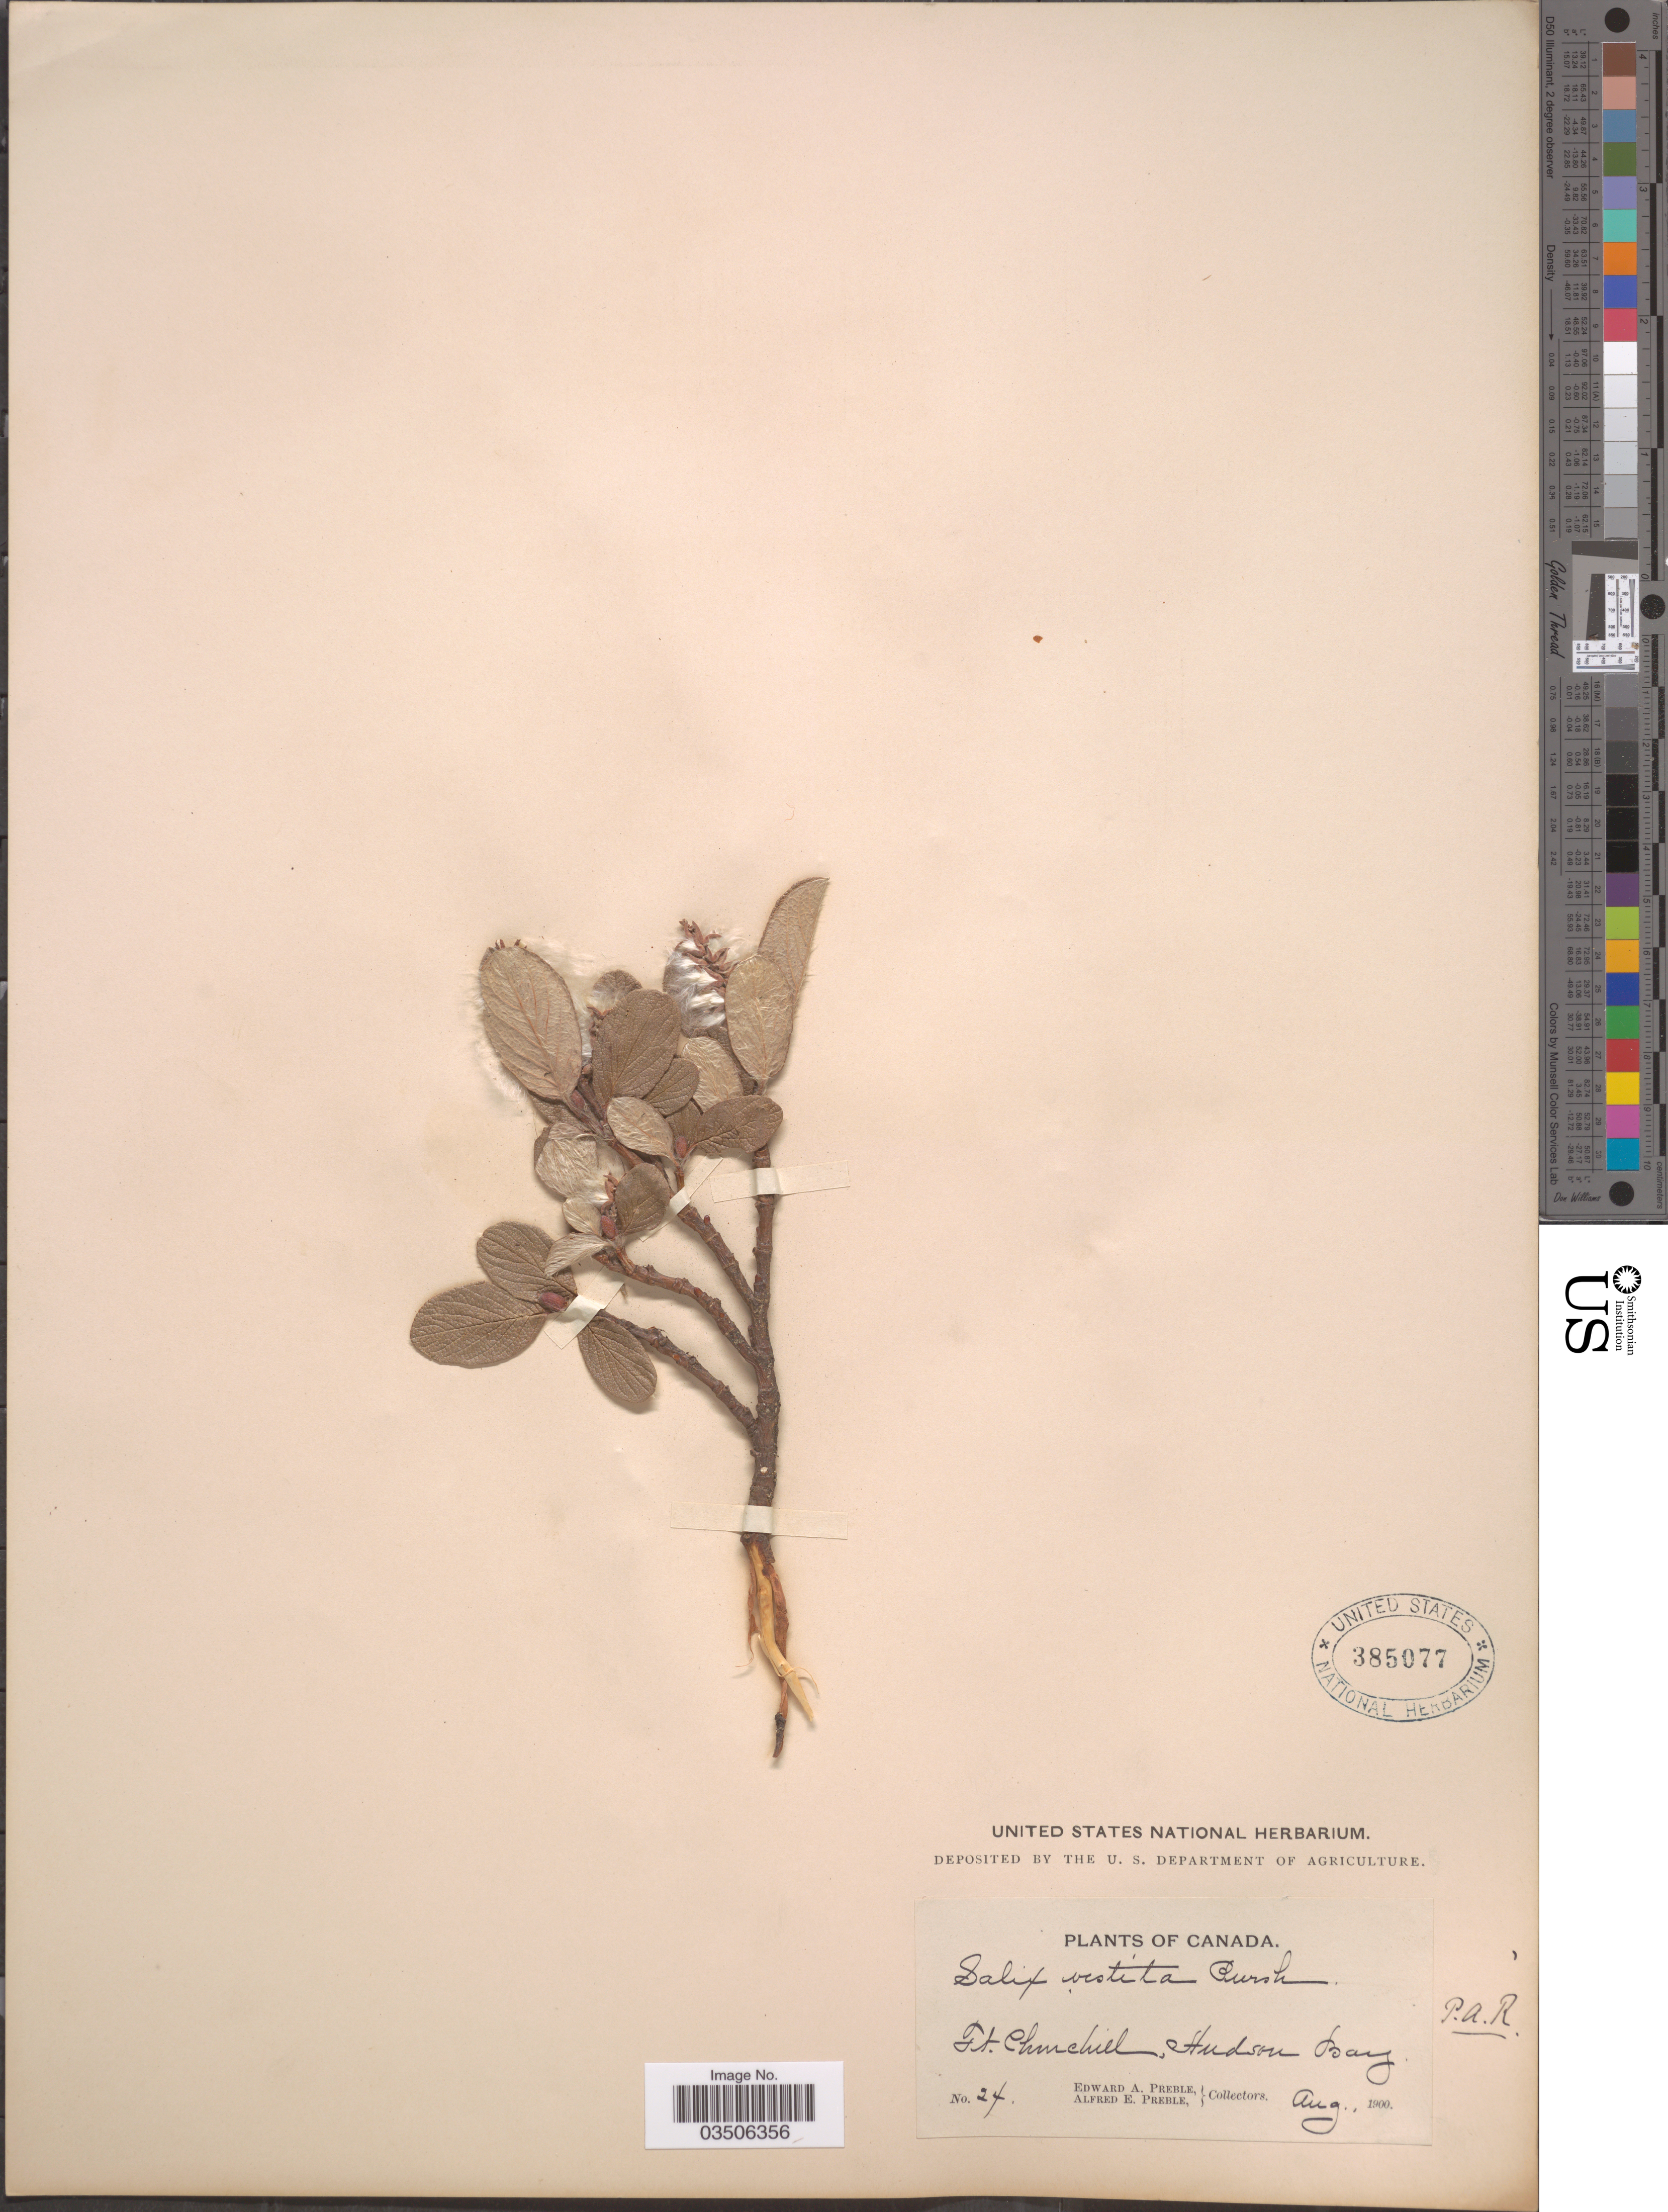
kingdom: Plantae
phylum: Tracheophyta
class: Magnoliopsida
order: Malpighiales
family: Salicaceae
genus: Salix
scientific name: Salix vestita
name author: Pursh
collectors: E. Preble & A. Preble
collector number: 24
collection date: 1900-08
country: Canada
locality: Ft. Churchill, Hudson Bay.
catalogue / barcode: US 385077